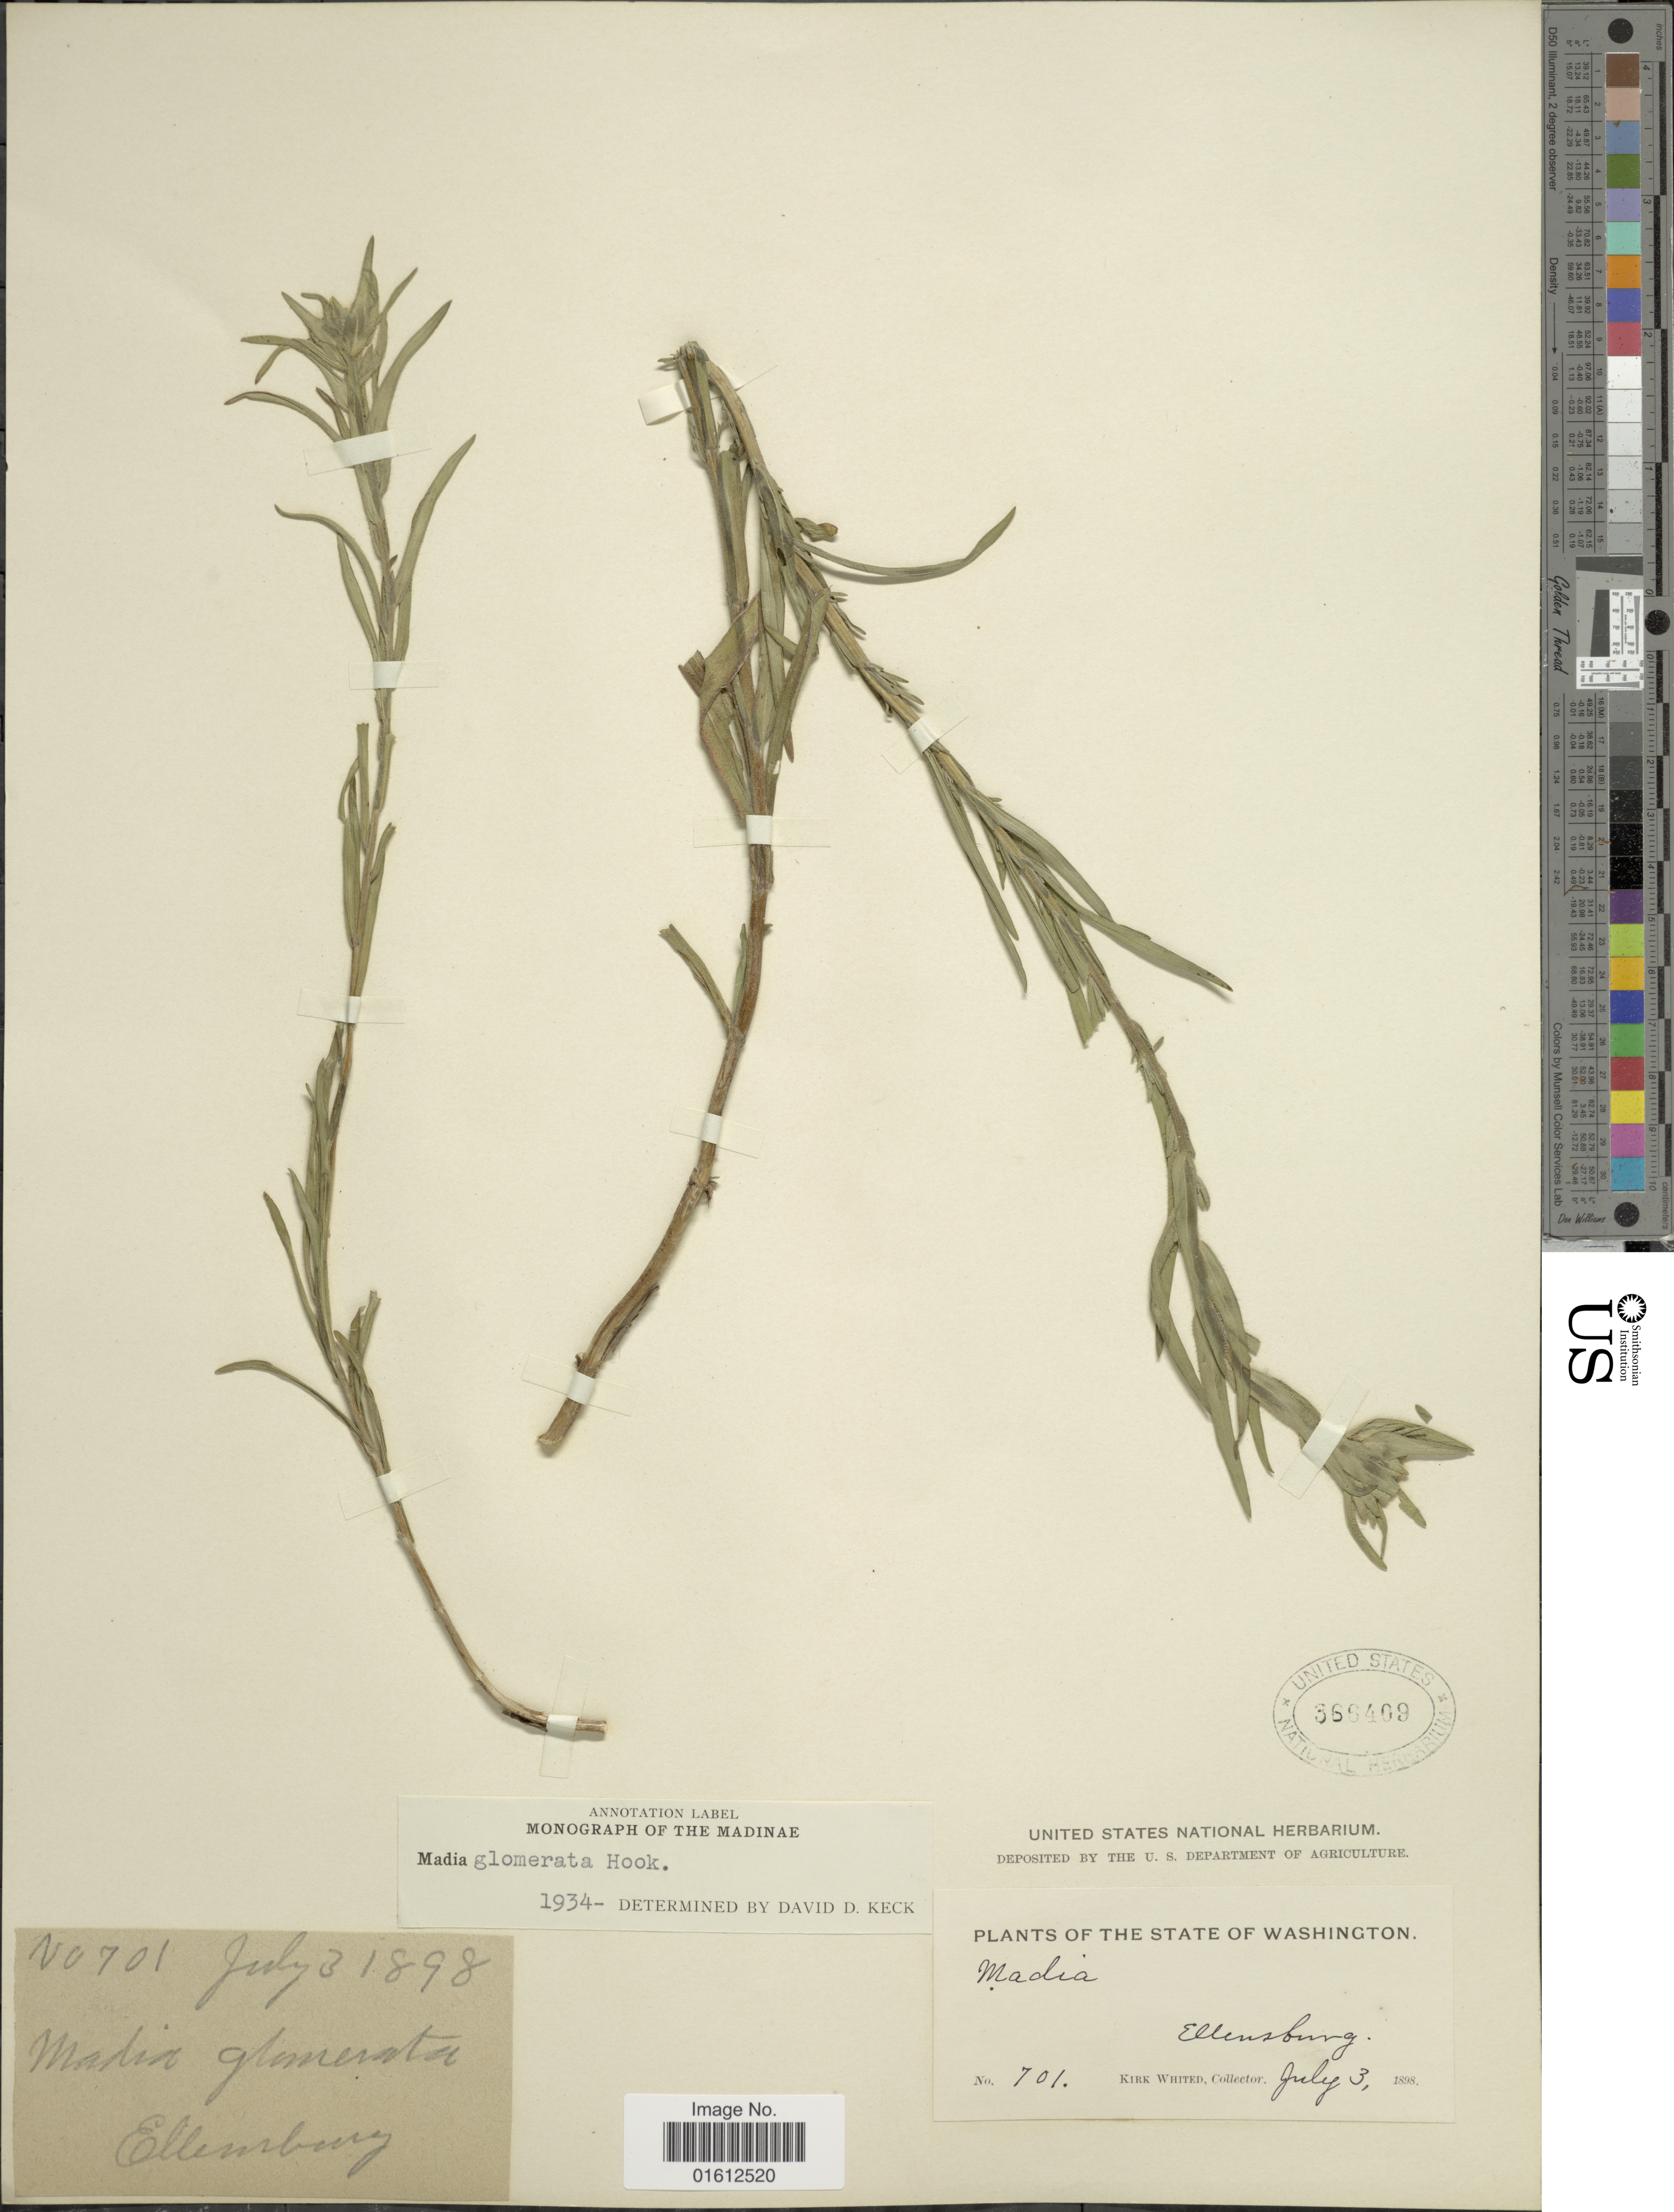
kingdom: Plantae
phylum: Tracheophyta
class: Magnoliopsida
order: Asterales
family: Asteraceae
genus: Madia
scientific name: Madia glomerata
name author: Hook.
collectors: K. Whited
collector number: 701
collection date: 1898-07-03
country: United States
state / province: Washington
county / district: Kittitas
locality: Ellensburg.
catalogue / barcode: US 366409